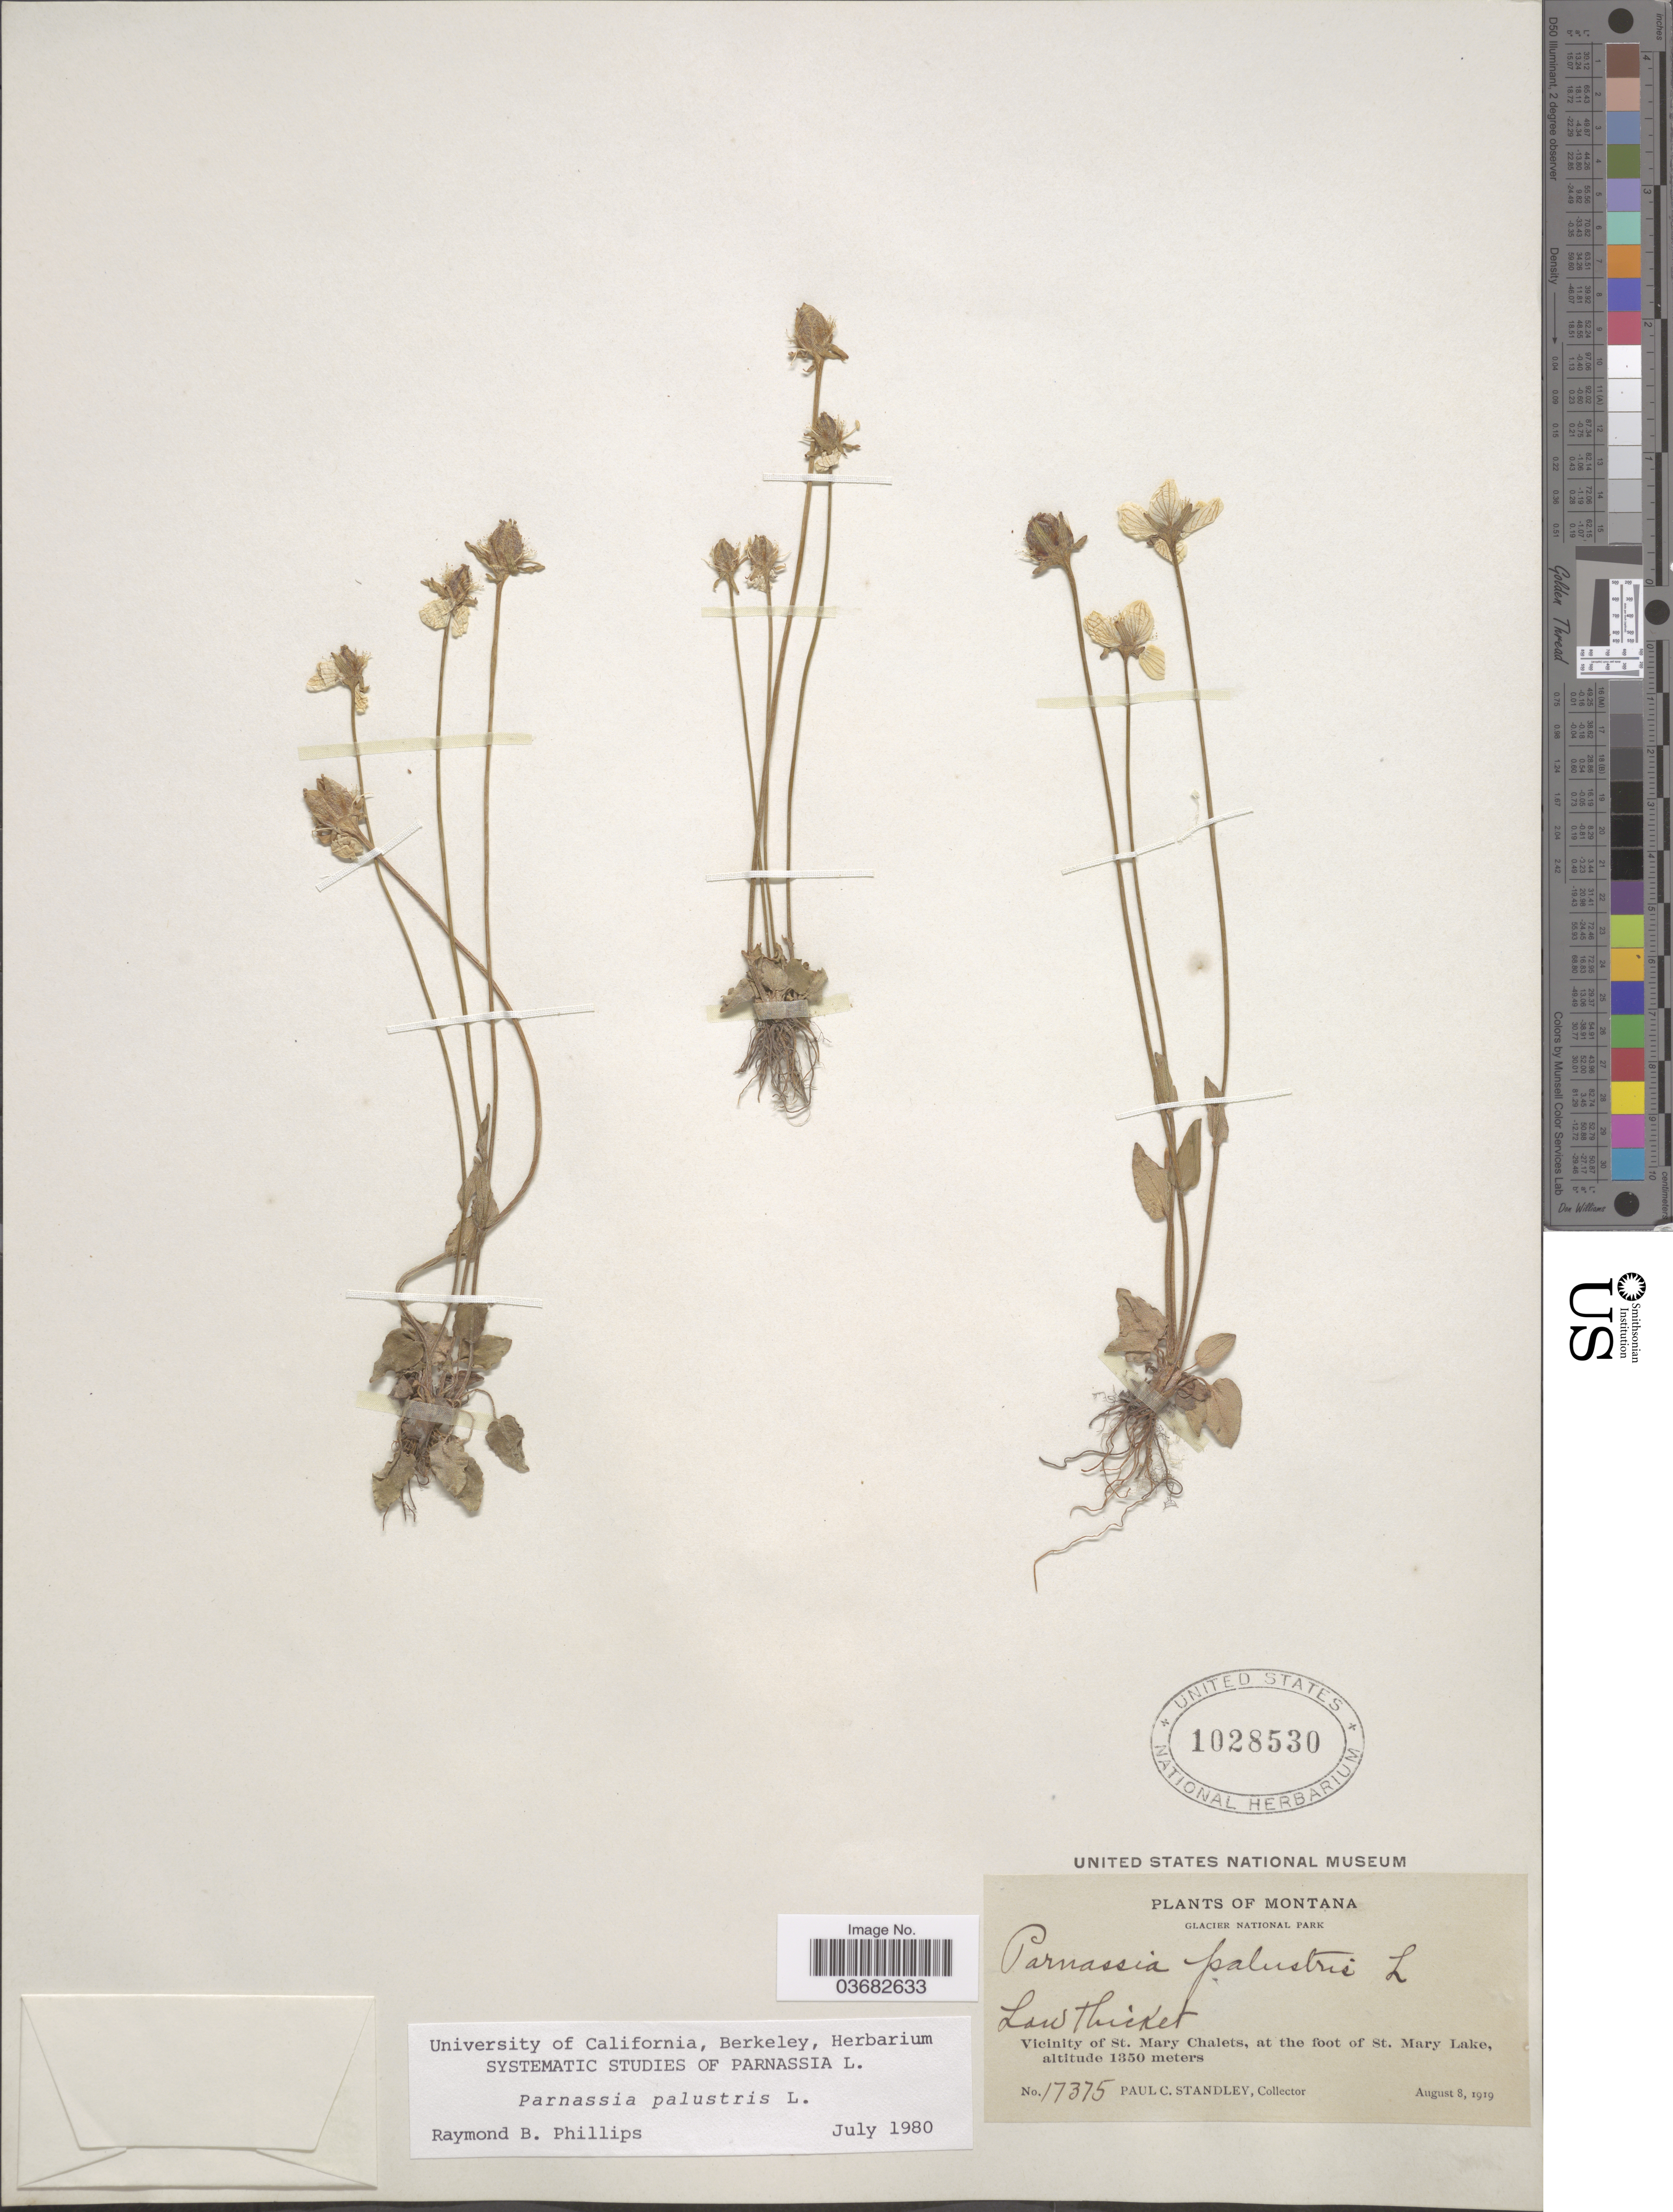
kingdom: Plantae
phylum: Tracheophyta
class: Magnoliopsida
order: Celastrales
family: Parnassiaceae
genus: Parnassia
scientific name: Parnassia palustris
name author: L.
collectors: P. C. Standley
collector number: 17375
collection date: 1919-08-08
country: United States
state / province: Montana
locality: Glacier National Park. Vicinity of St. Mary Chalets, at the foot of St. Mary Lake.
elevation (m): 1350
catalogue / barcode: US 1028530